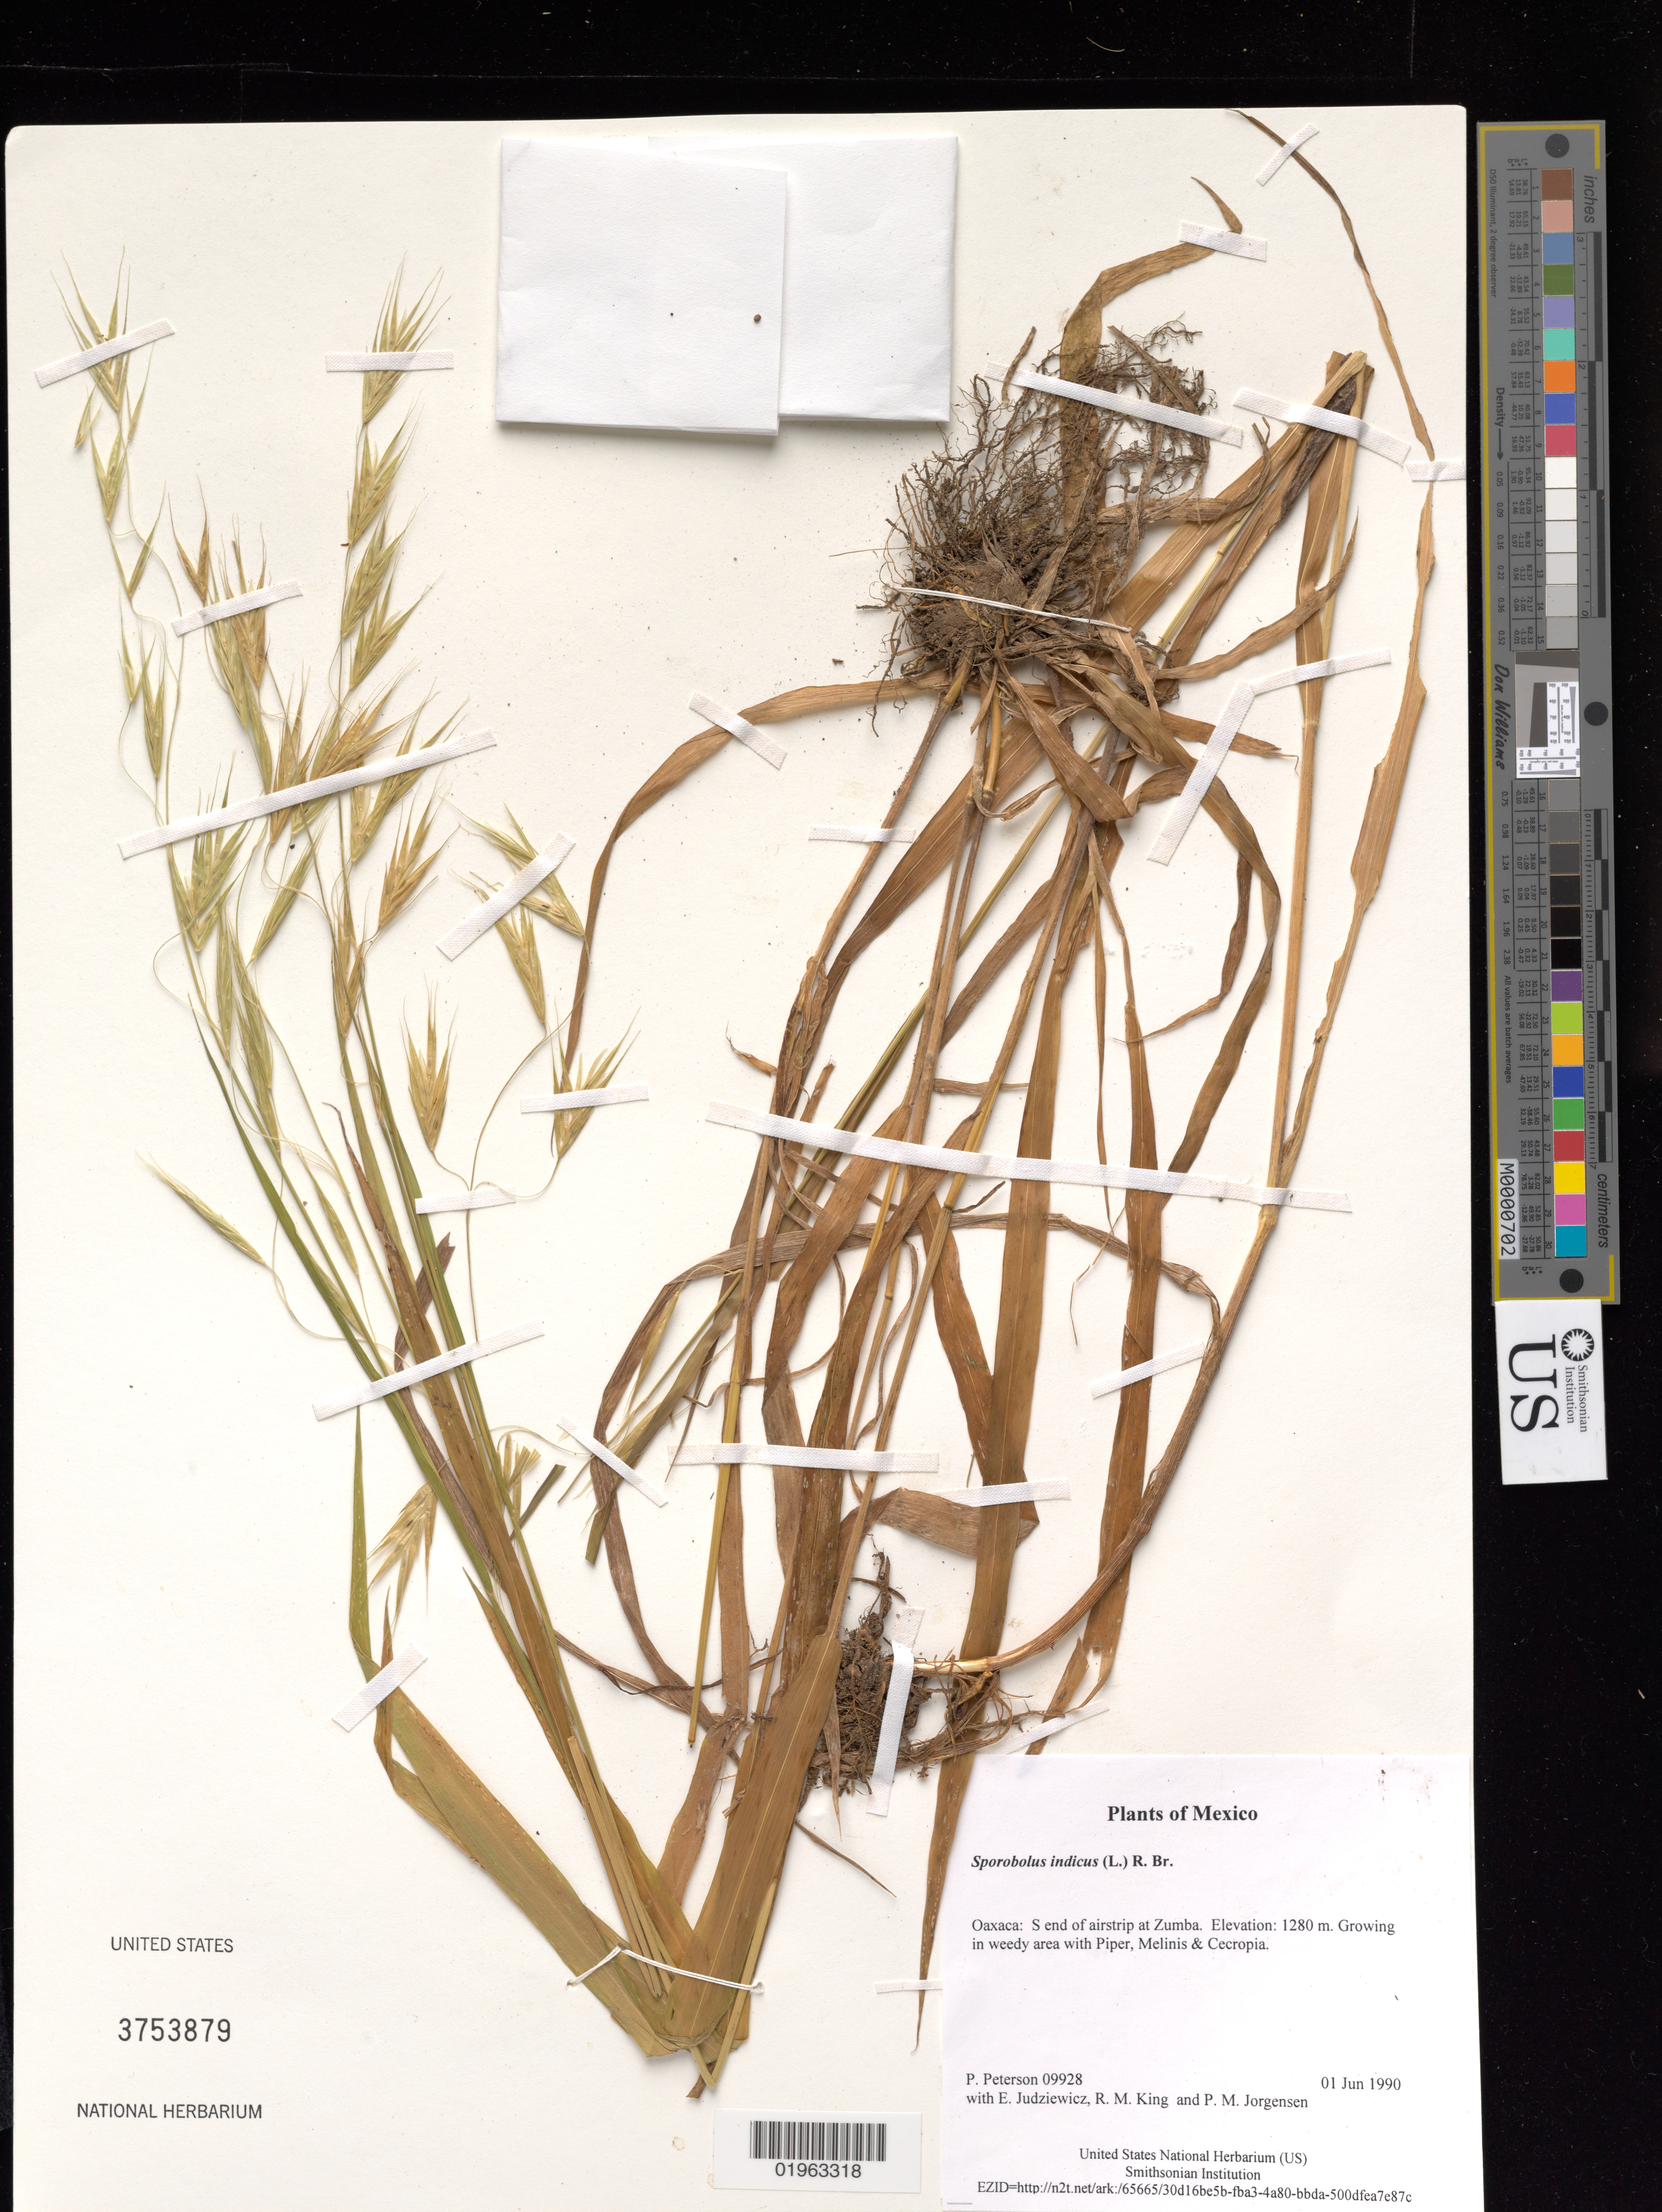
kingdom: Plantae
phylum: Tracheophyta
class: Liliopsida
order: Poales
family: Poaceae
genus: Sporobolus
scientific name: Sporobolus indicus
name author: (L.) R. Br.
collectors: P. M. Peterson, E. J. Judziewicz, R. M. King & P. M. Jørgensen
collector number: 09928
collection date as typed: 01 Jun 1990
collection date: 1990-06-01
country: Mexico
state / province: Oaxaca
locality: S end of airstrip at Zumba.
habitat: Growing in weedy area with Piper, Melinis & Cecropia.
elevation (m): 1280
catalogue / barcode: US 3753879